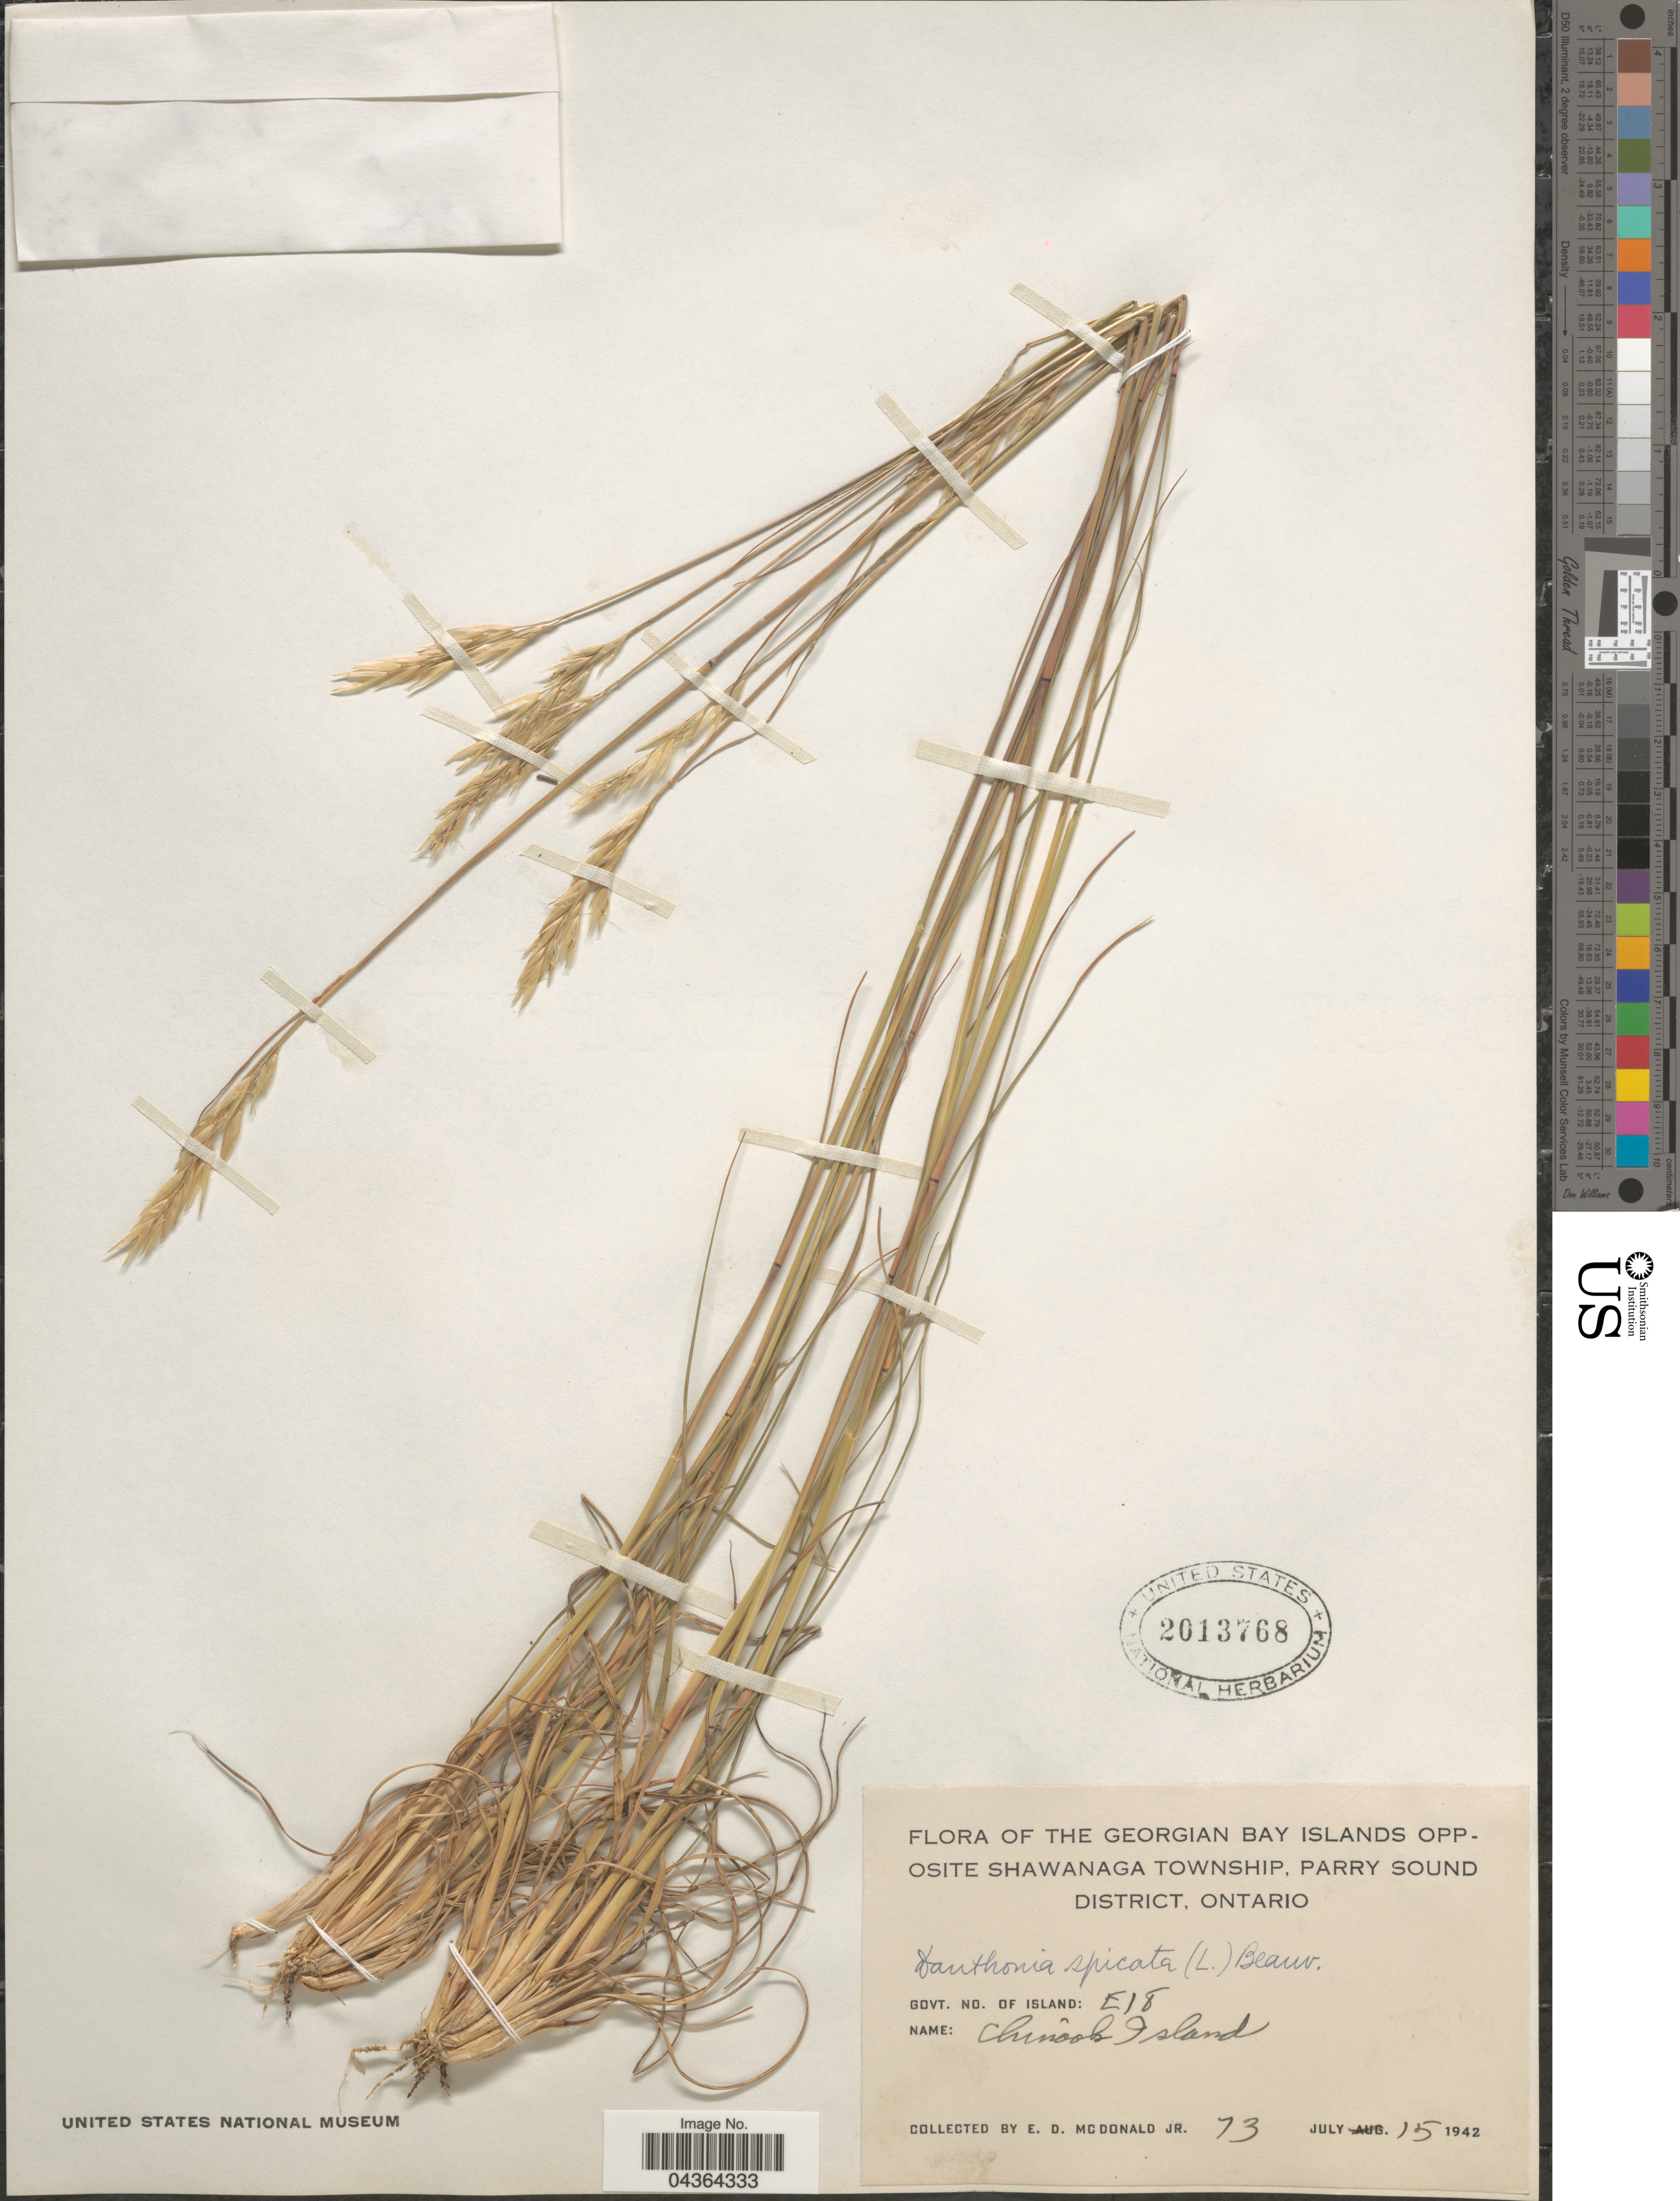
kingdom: Plantae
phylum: Tracheophyta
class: Liliopsida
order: Poales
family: Poaceae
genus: Danthonia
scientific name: Danthonia spicata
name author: (L.) P. Beauv. ex Roem. & Schult.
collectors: E. D. McDonald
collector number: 73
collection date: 1942-07-15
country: Canada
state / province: Ontario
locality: The Georgian Bay Islands opposite Shawanaga Township, Parry Sound District. Govt. no. of Island: E18.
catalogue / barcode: US 2013768